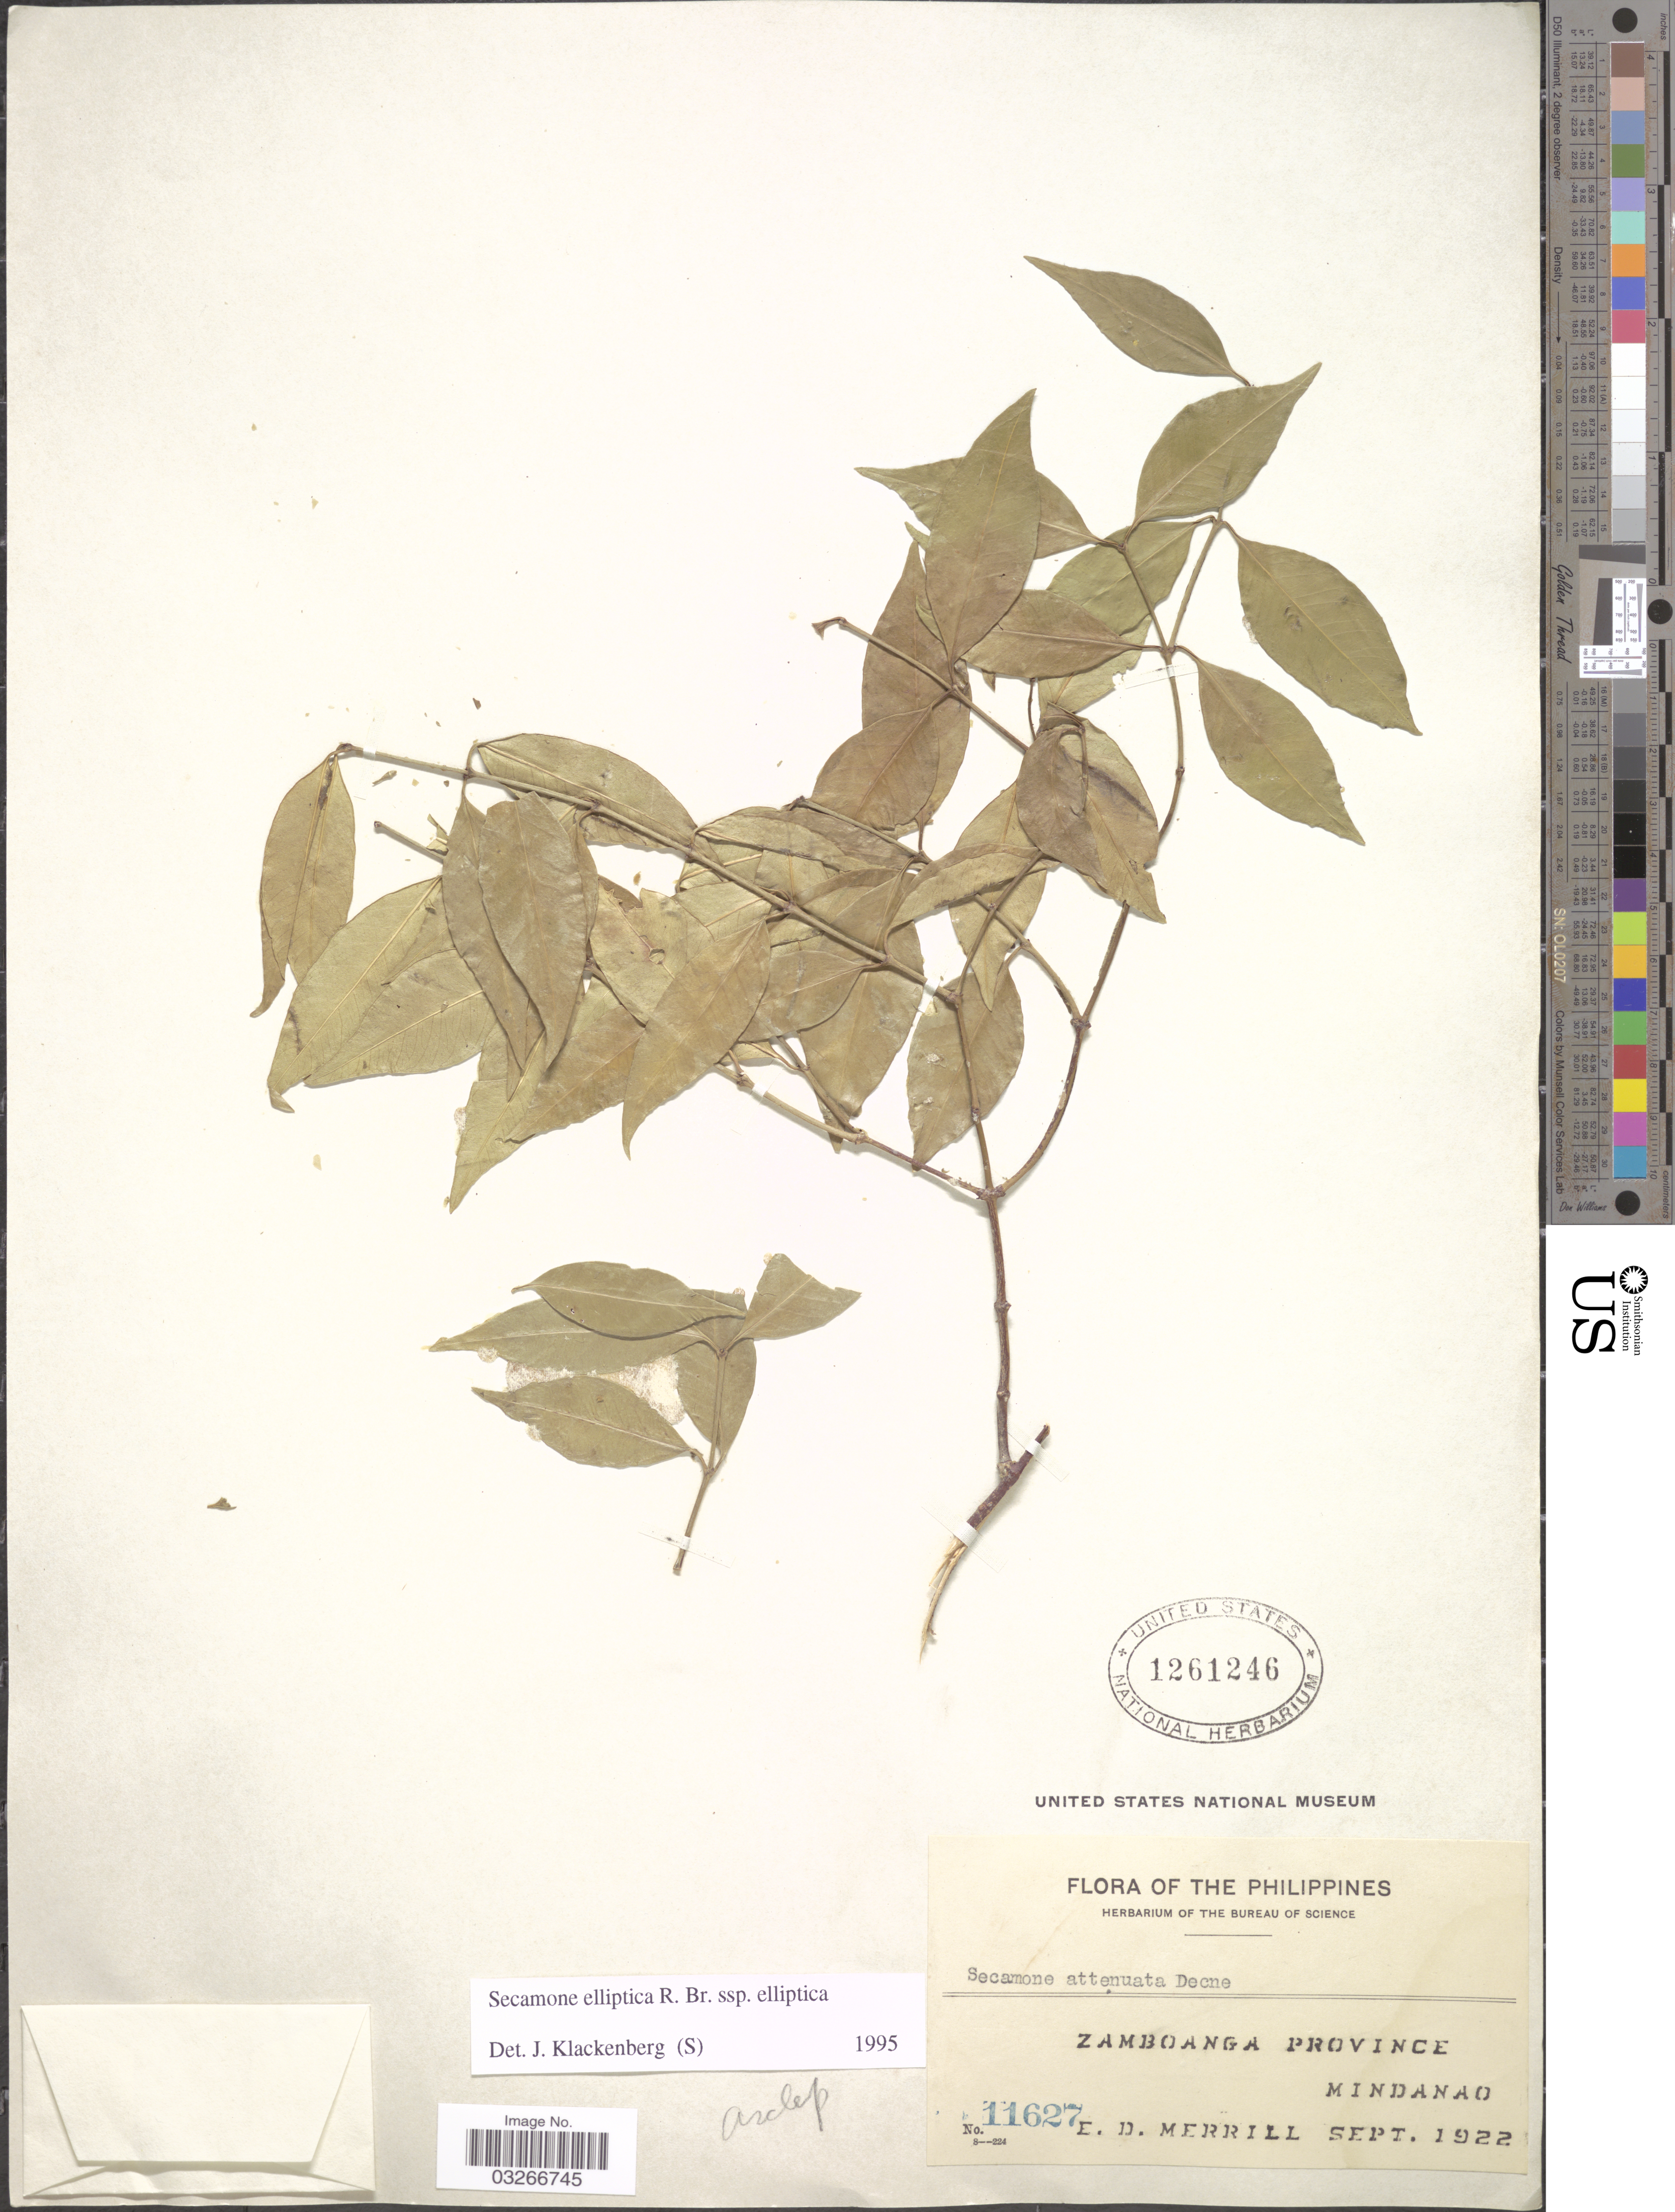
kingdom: Plantae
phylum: Tracheophyta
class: Magnoliopsida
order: Gentianales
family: Apocynaceae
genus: Secamone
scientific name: Secamone elliptica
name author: R. Br.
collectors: E. D. Merrill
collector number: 11627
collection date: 1922-09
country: Philippines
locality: Zamboanga Province, Mindanao.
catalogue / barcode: US 1261246